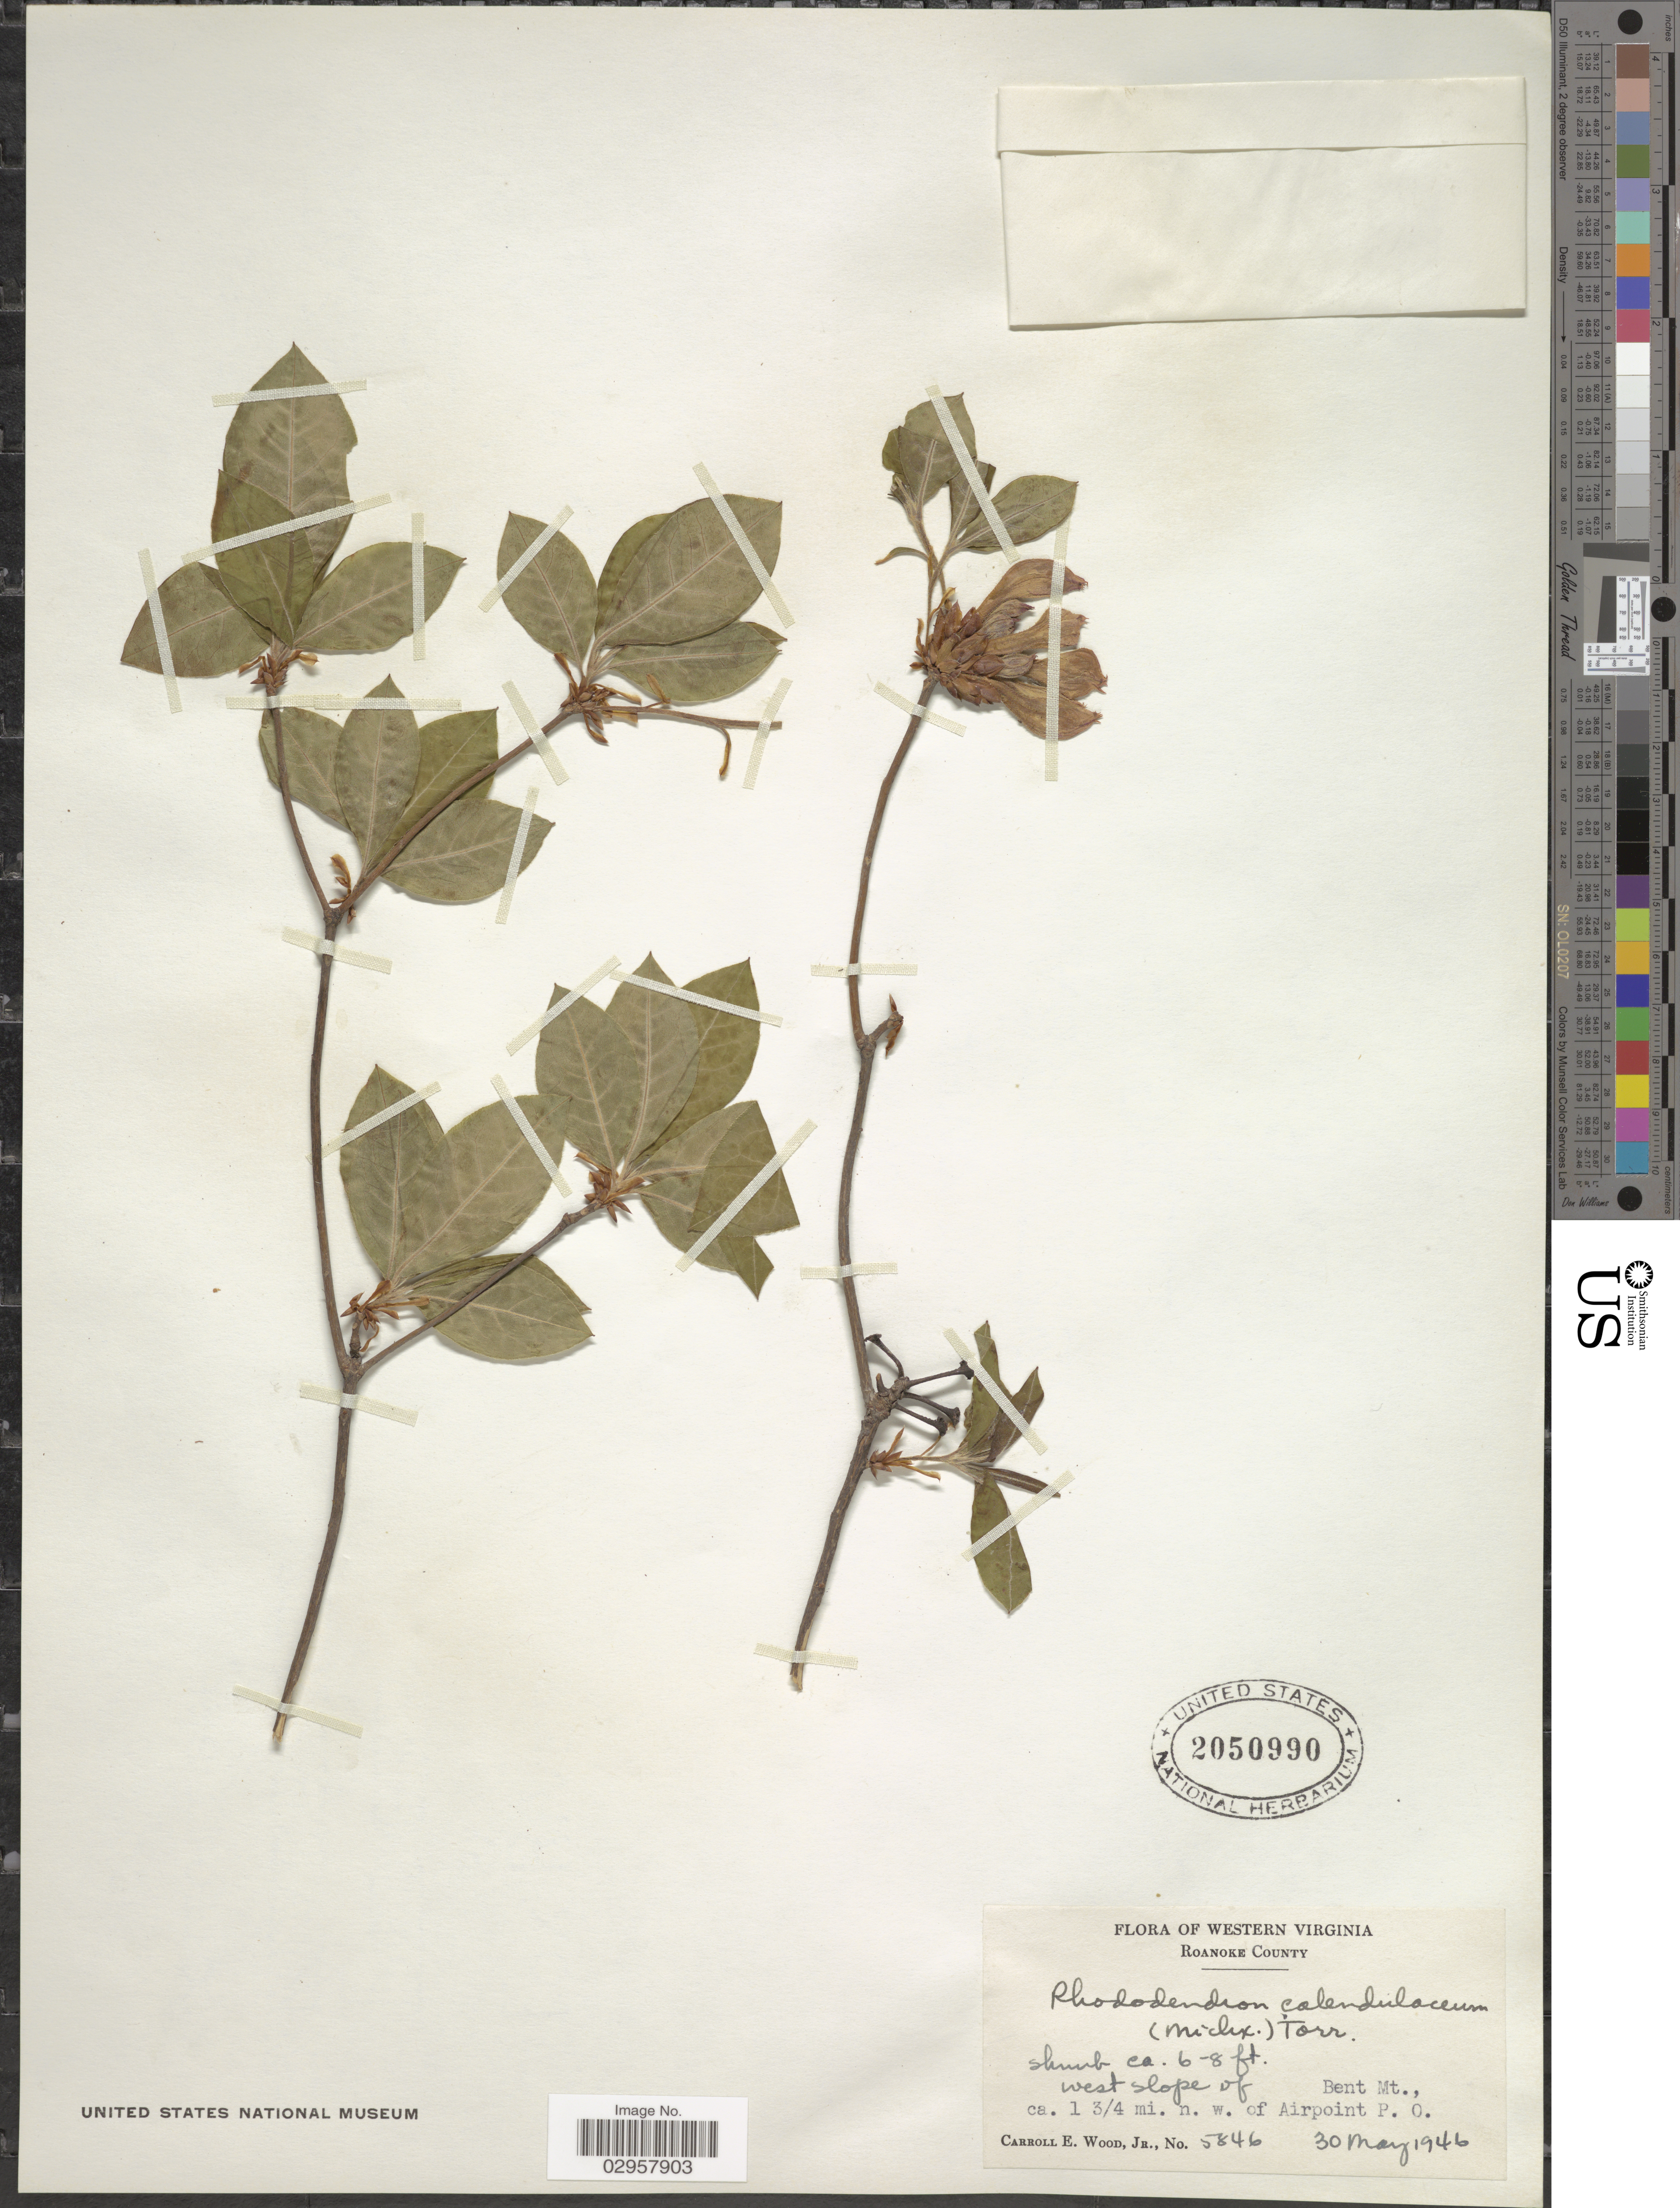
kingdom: Plantae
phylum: Tracheophyta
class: Magnoliopsida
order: Ericales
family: Ericaceae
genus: Rhododendron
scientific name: Rhododendron calendulaceum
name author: (Michx.) Torr.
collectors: C. E. Wood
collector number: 5846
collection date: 1946-05-30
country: United States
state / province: Virginia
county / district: Roanoke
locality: Western Virginia. Roanoke County. West slope of Bent Mt., ca. 1 3/4 mi. n.w. of Airport P. O.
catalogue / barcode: US 2050990